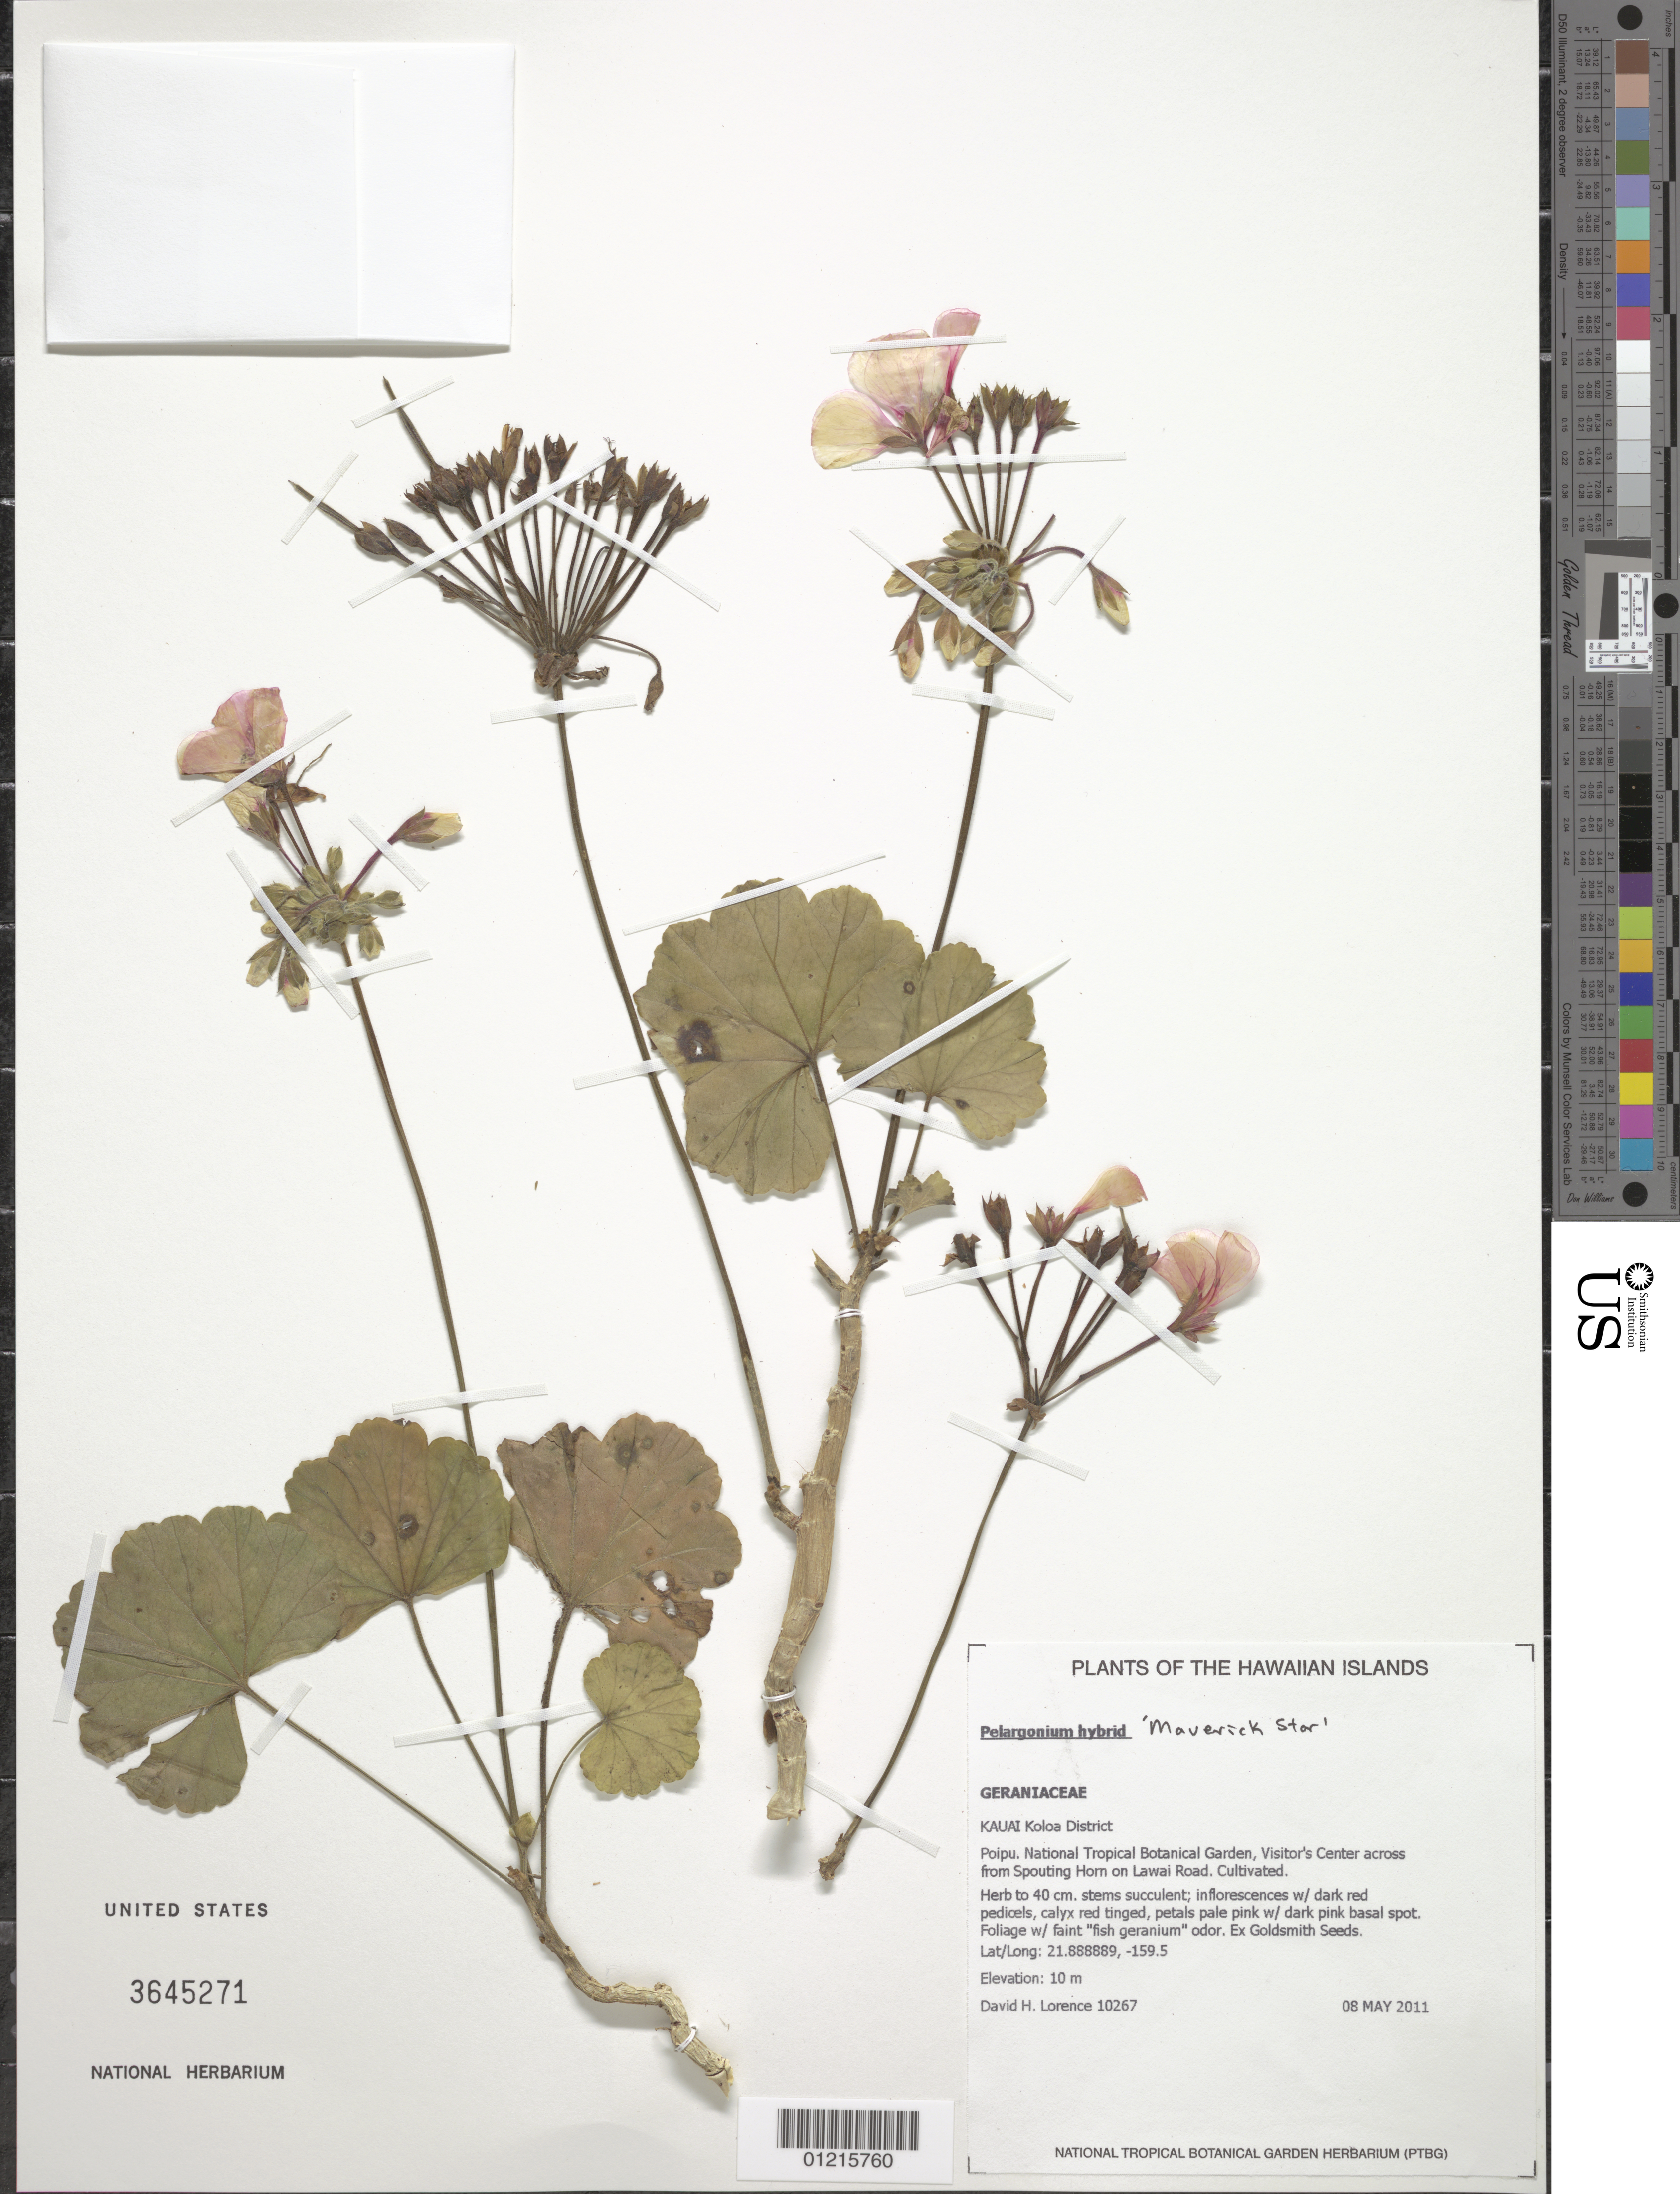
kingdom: Plantae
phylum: Tracheophyta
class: Magnoliopsida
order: Geraniales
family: Geraniaceae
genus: Pelargonium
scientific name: Pelargonium 'Maverick Star'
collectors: D. Lorence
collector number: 10267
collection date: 2011-05-08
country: United States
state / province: Hawaii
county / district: Kauai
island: Kaua'i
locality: Poipu, National Tropical Botanical Garden, Visitor's Center across from Spouting Horn on Lawai Road.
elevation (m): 10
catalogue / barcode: US 3645271